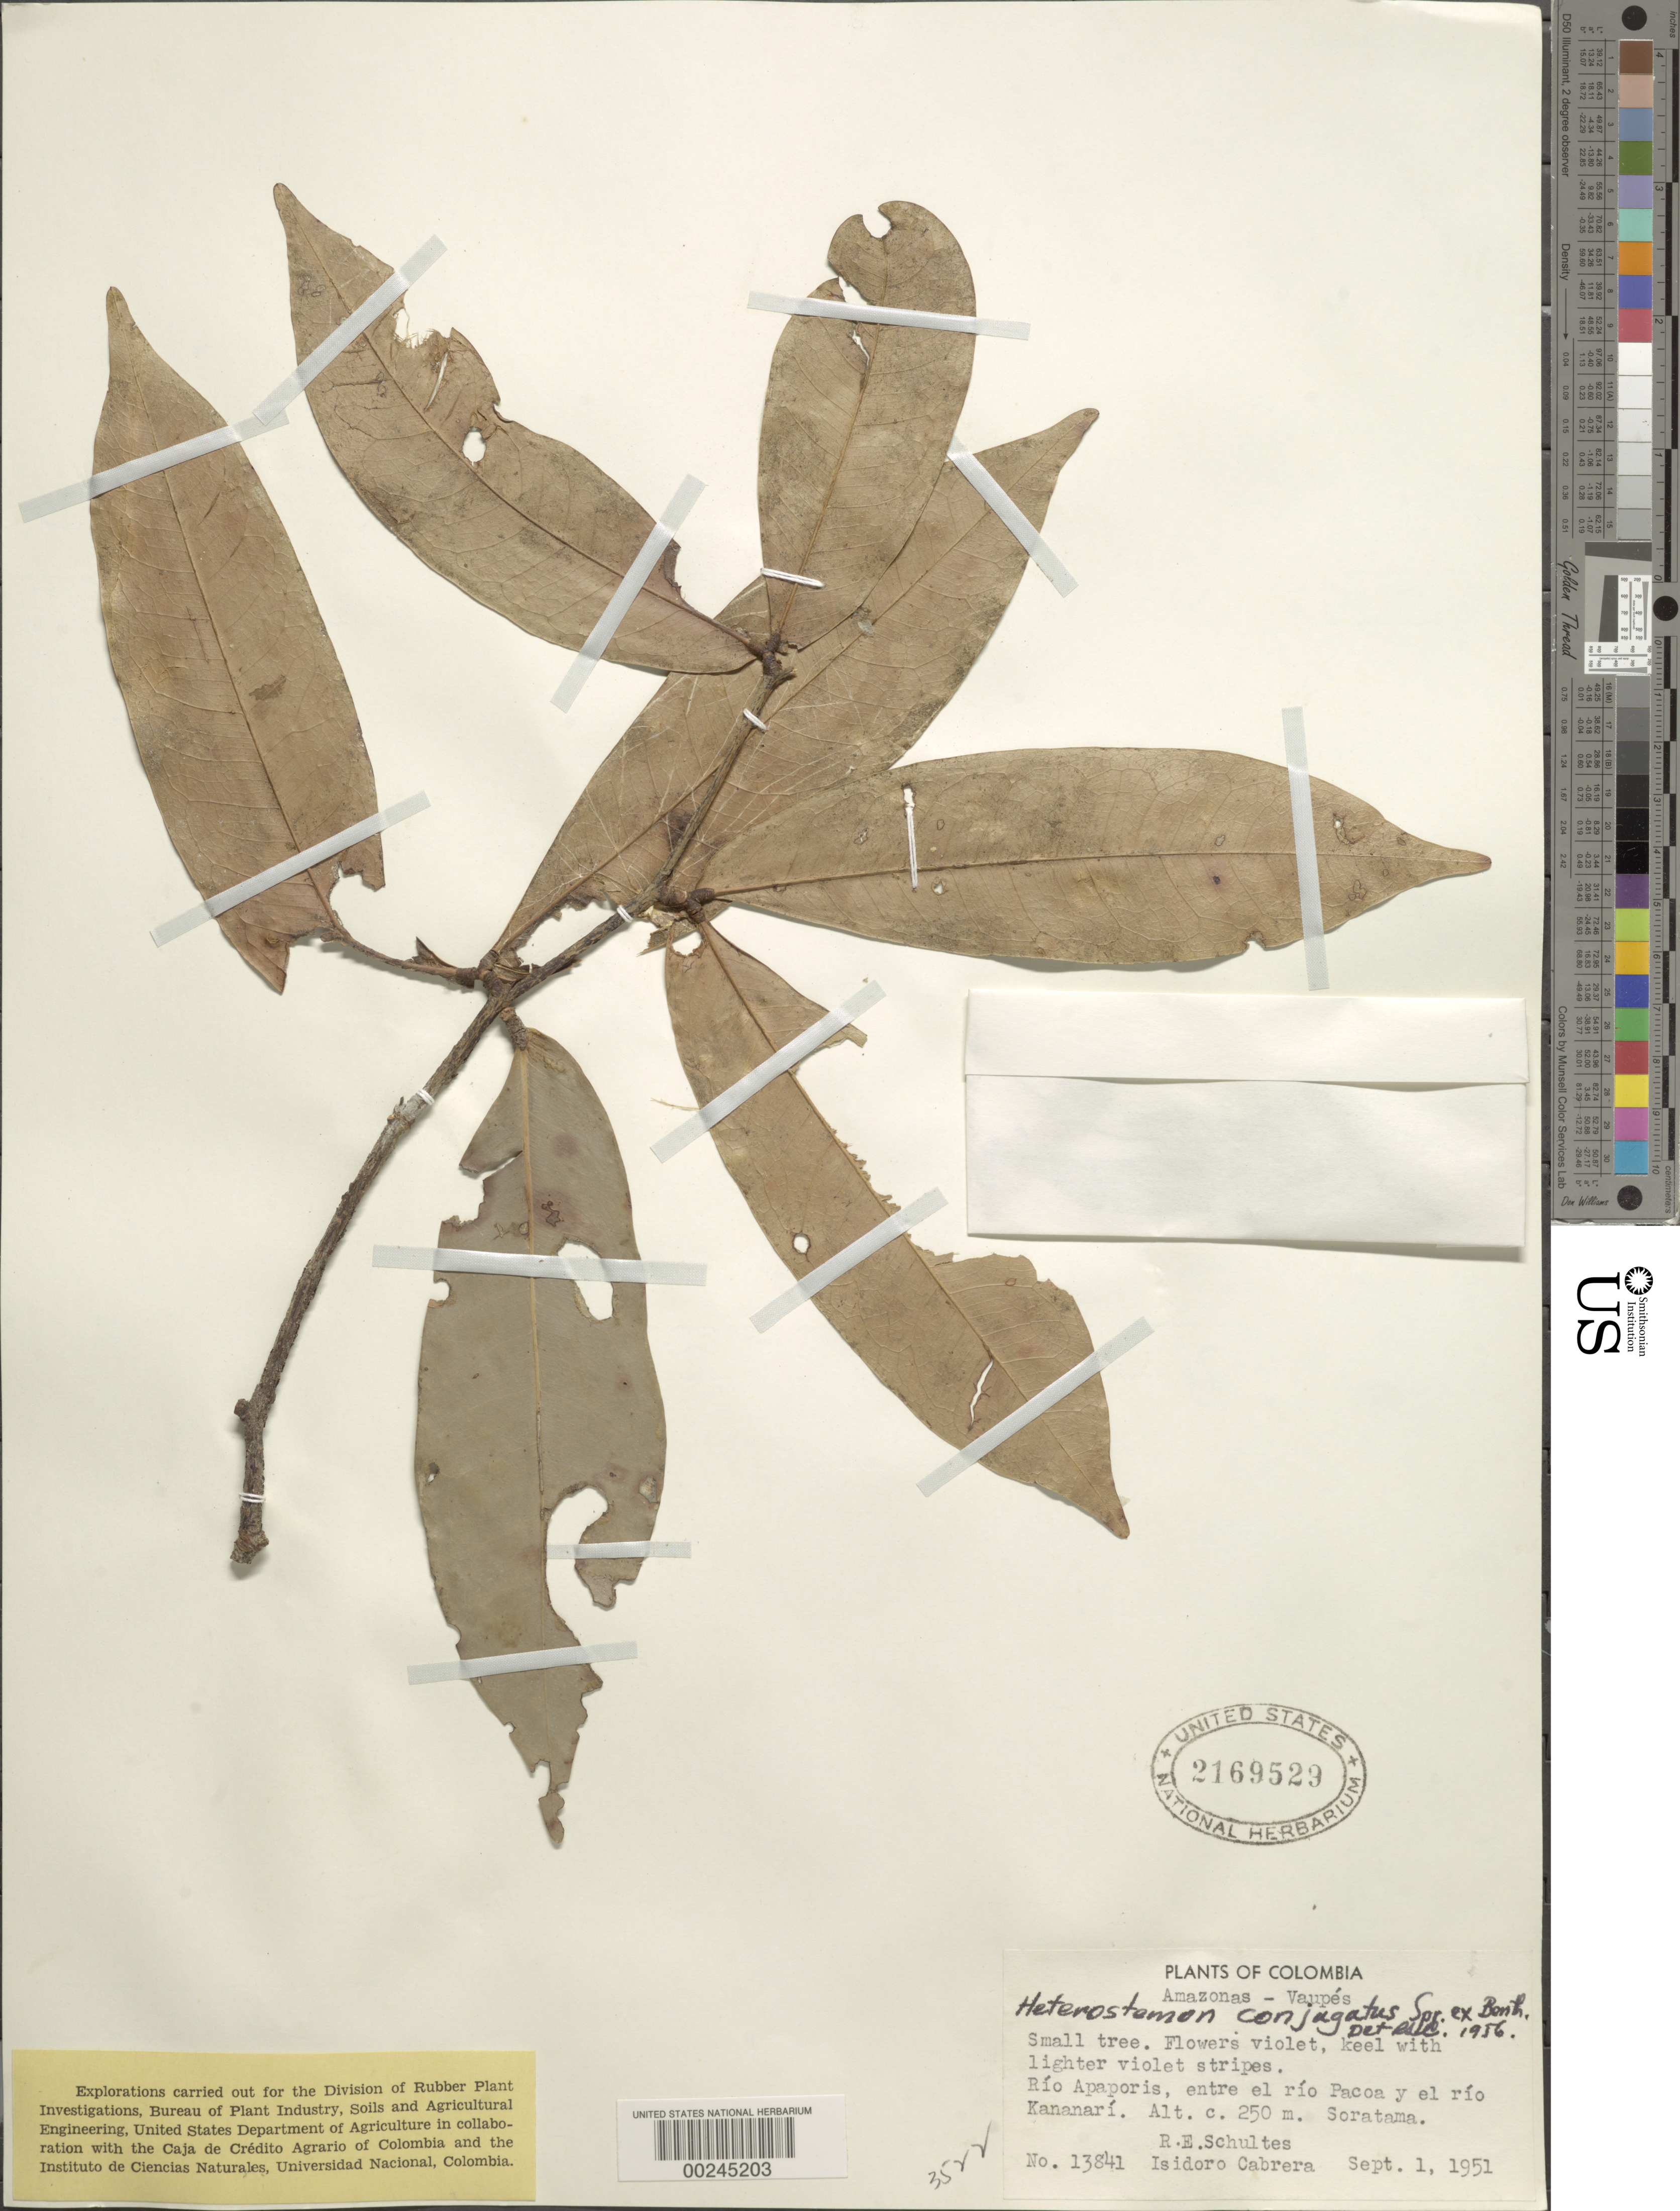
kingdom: Plantae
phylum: Tracheophyta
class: Magnoliopsida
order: Fabales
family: Fabaceae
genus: Heterostemon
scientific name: Heterostemon conjugatus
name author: Spruce ex Benth.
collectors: R. E. Schultes & I. Cabrera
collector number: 13841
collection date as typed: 01 Sep 1951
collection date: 1951-09-01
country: Colombia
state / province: Amazônas / Vaupés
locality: Rio Apaporis, between Rio Pacoa and Rio Kananari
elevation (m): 250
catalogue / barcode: US 2169529